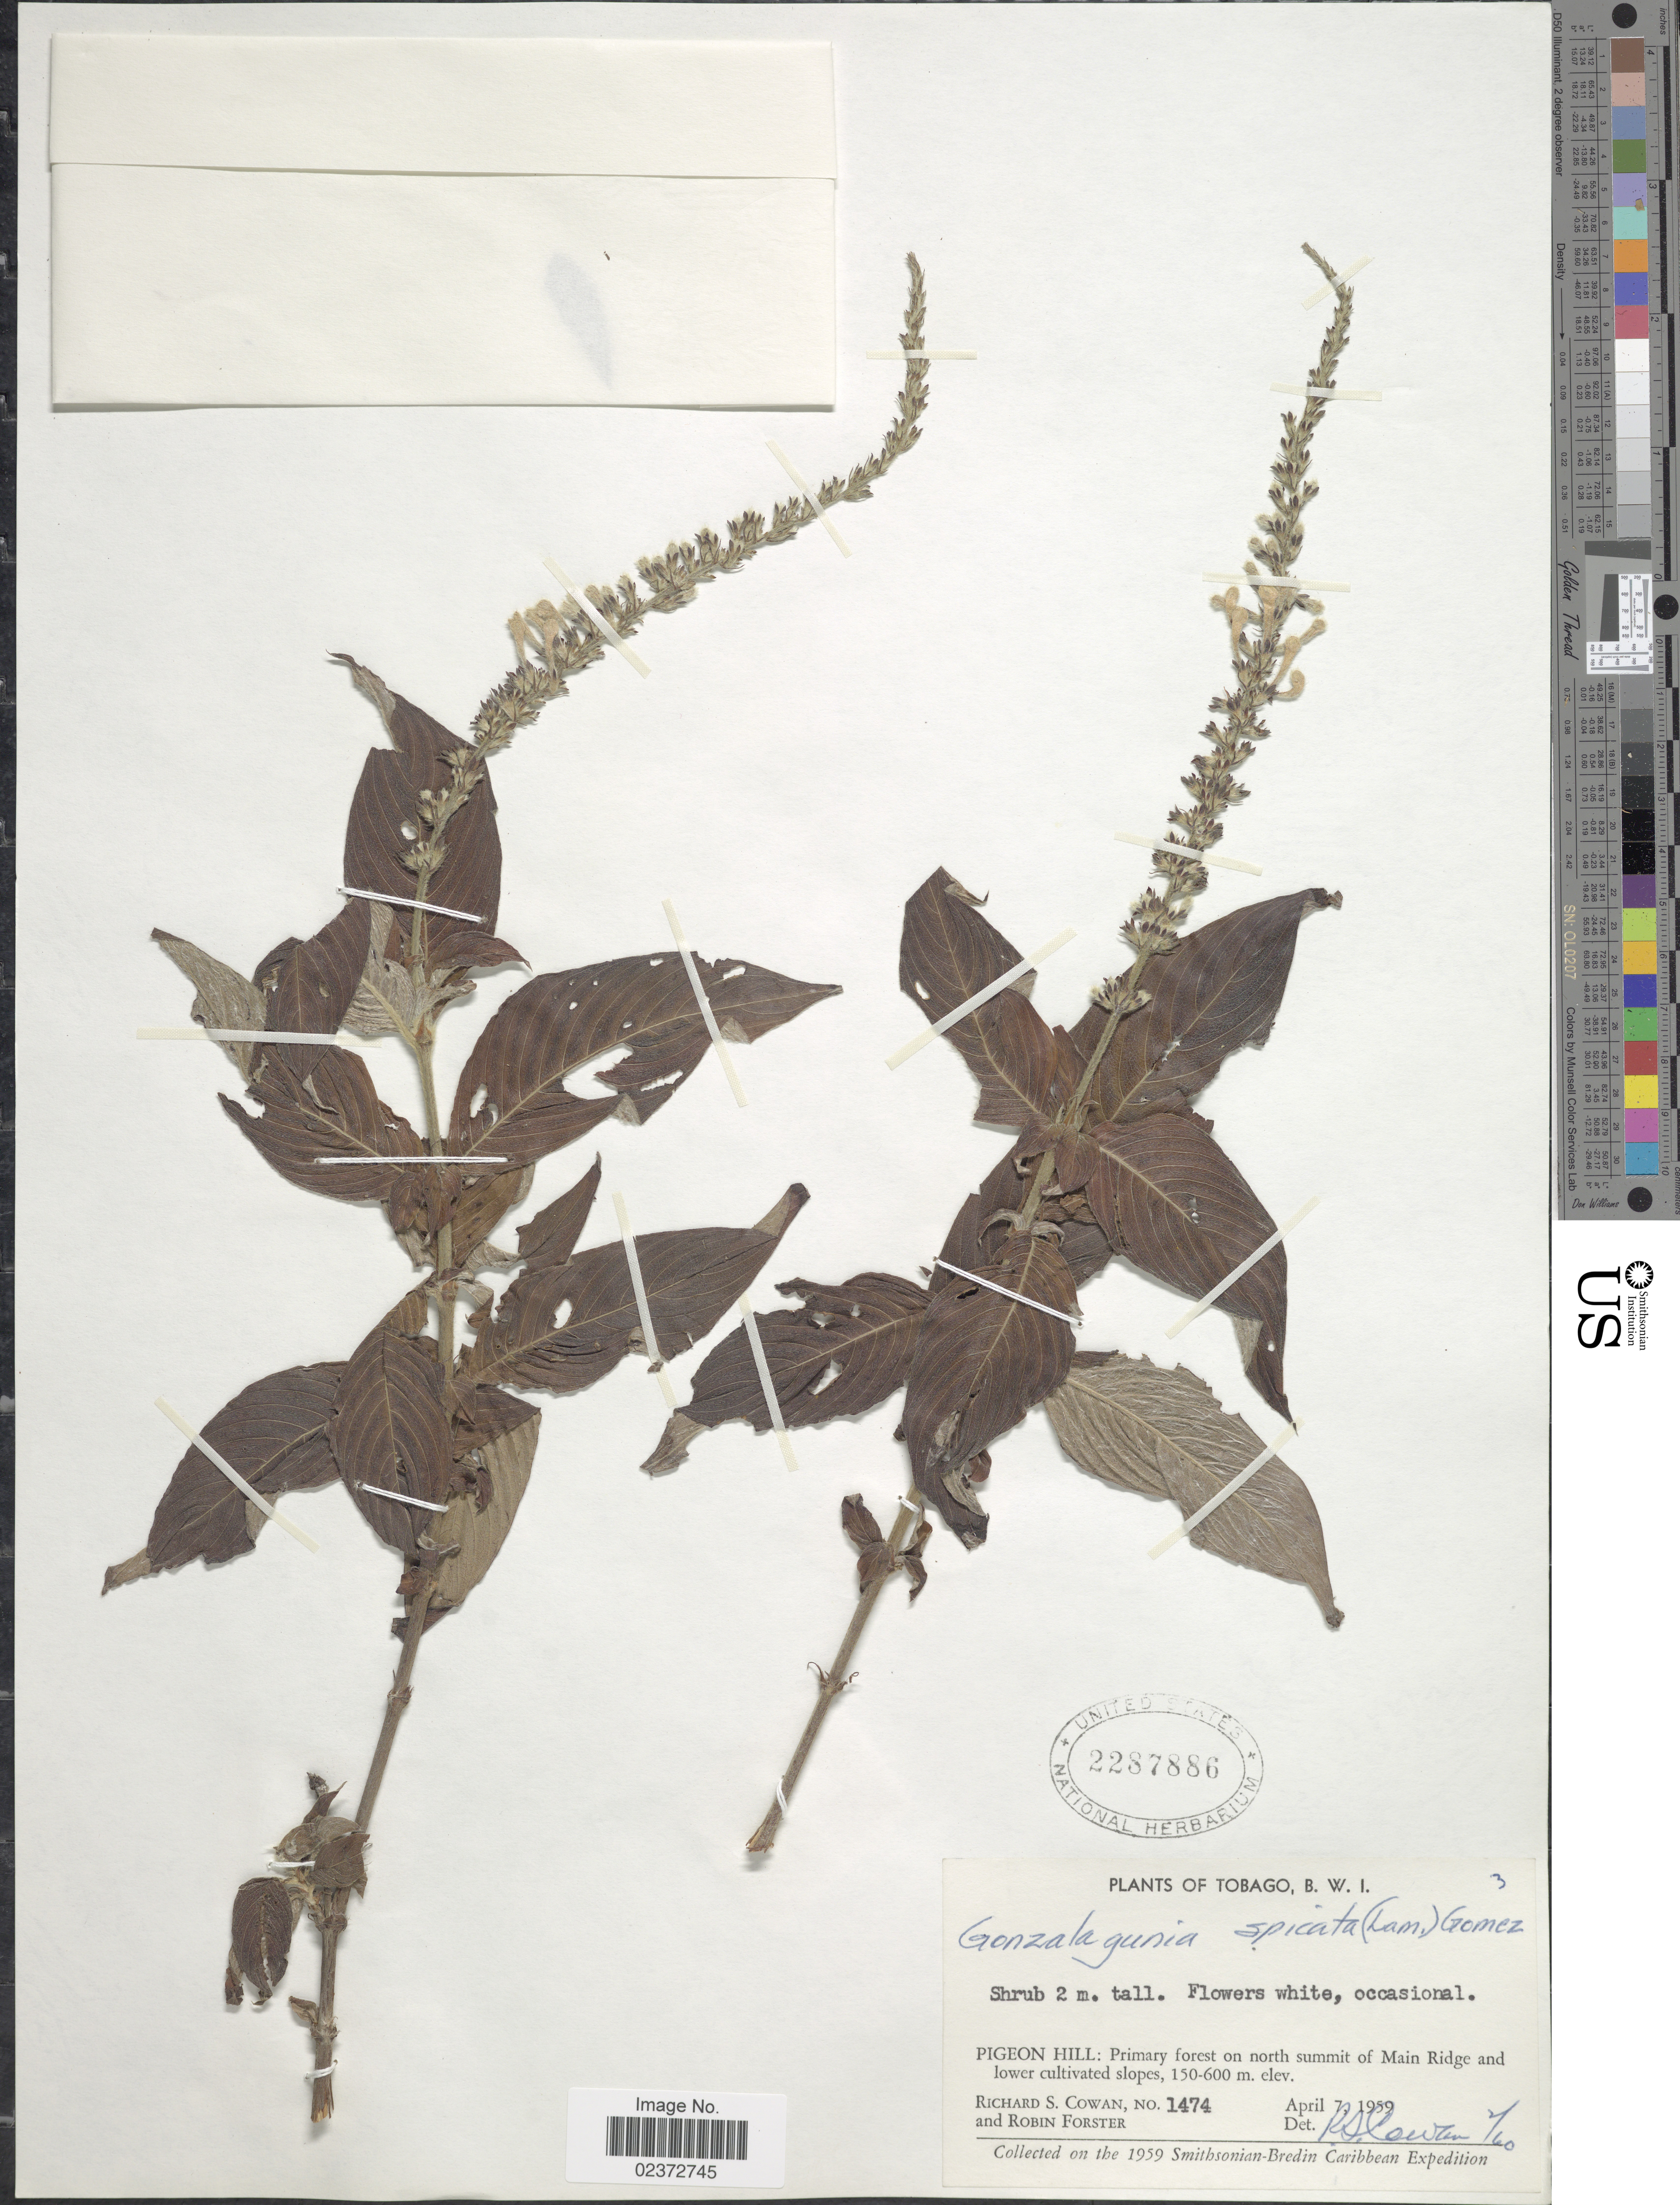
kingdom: Plantae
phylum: Tracheophyta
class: Magnoliopsida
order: Gentianales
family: Rubiaceae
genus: Gonzalagunia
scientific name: Gonzalagunia spicata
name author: (Lam.) M. Gómez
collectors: R. S. Cowan & R. Forster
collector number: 1474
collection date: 1959-04-07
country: Trinidad and Tobago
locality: Tobago. Pigeon Hill: Primary forest on north summit of Main Ridge and lower cultivated slopes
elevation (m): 150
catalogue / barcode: US 2287886